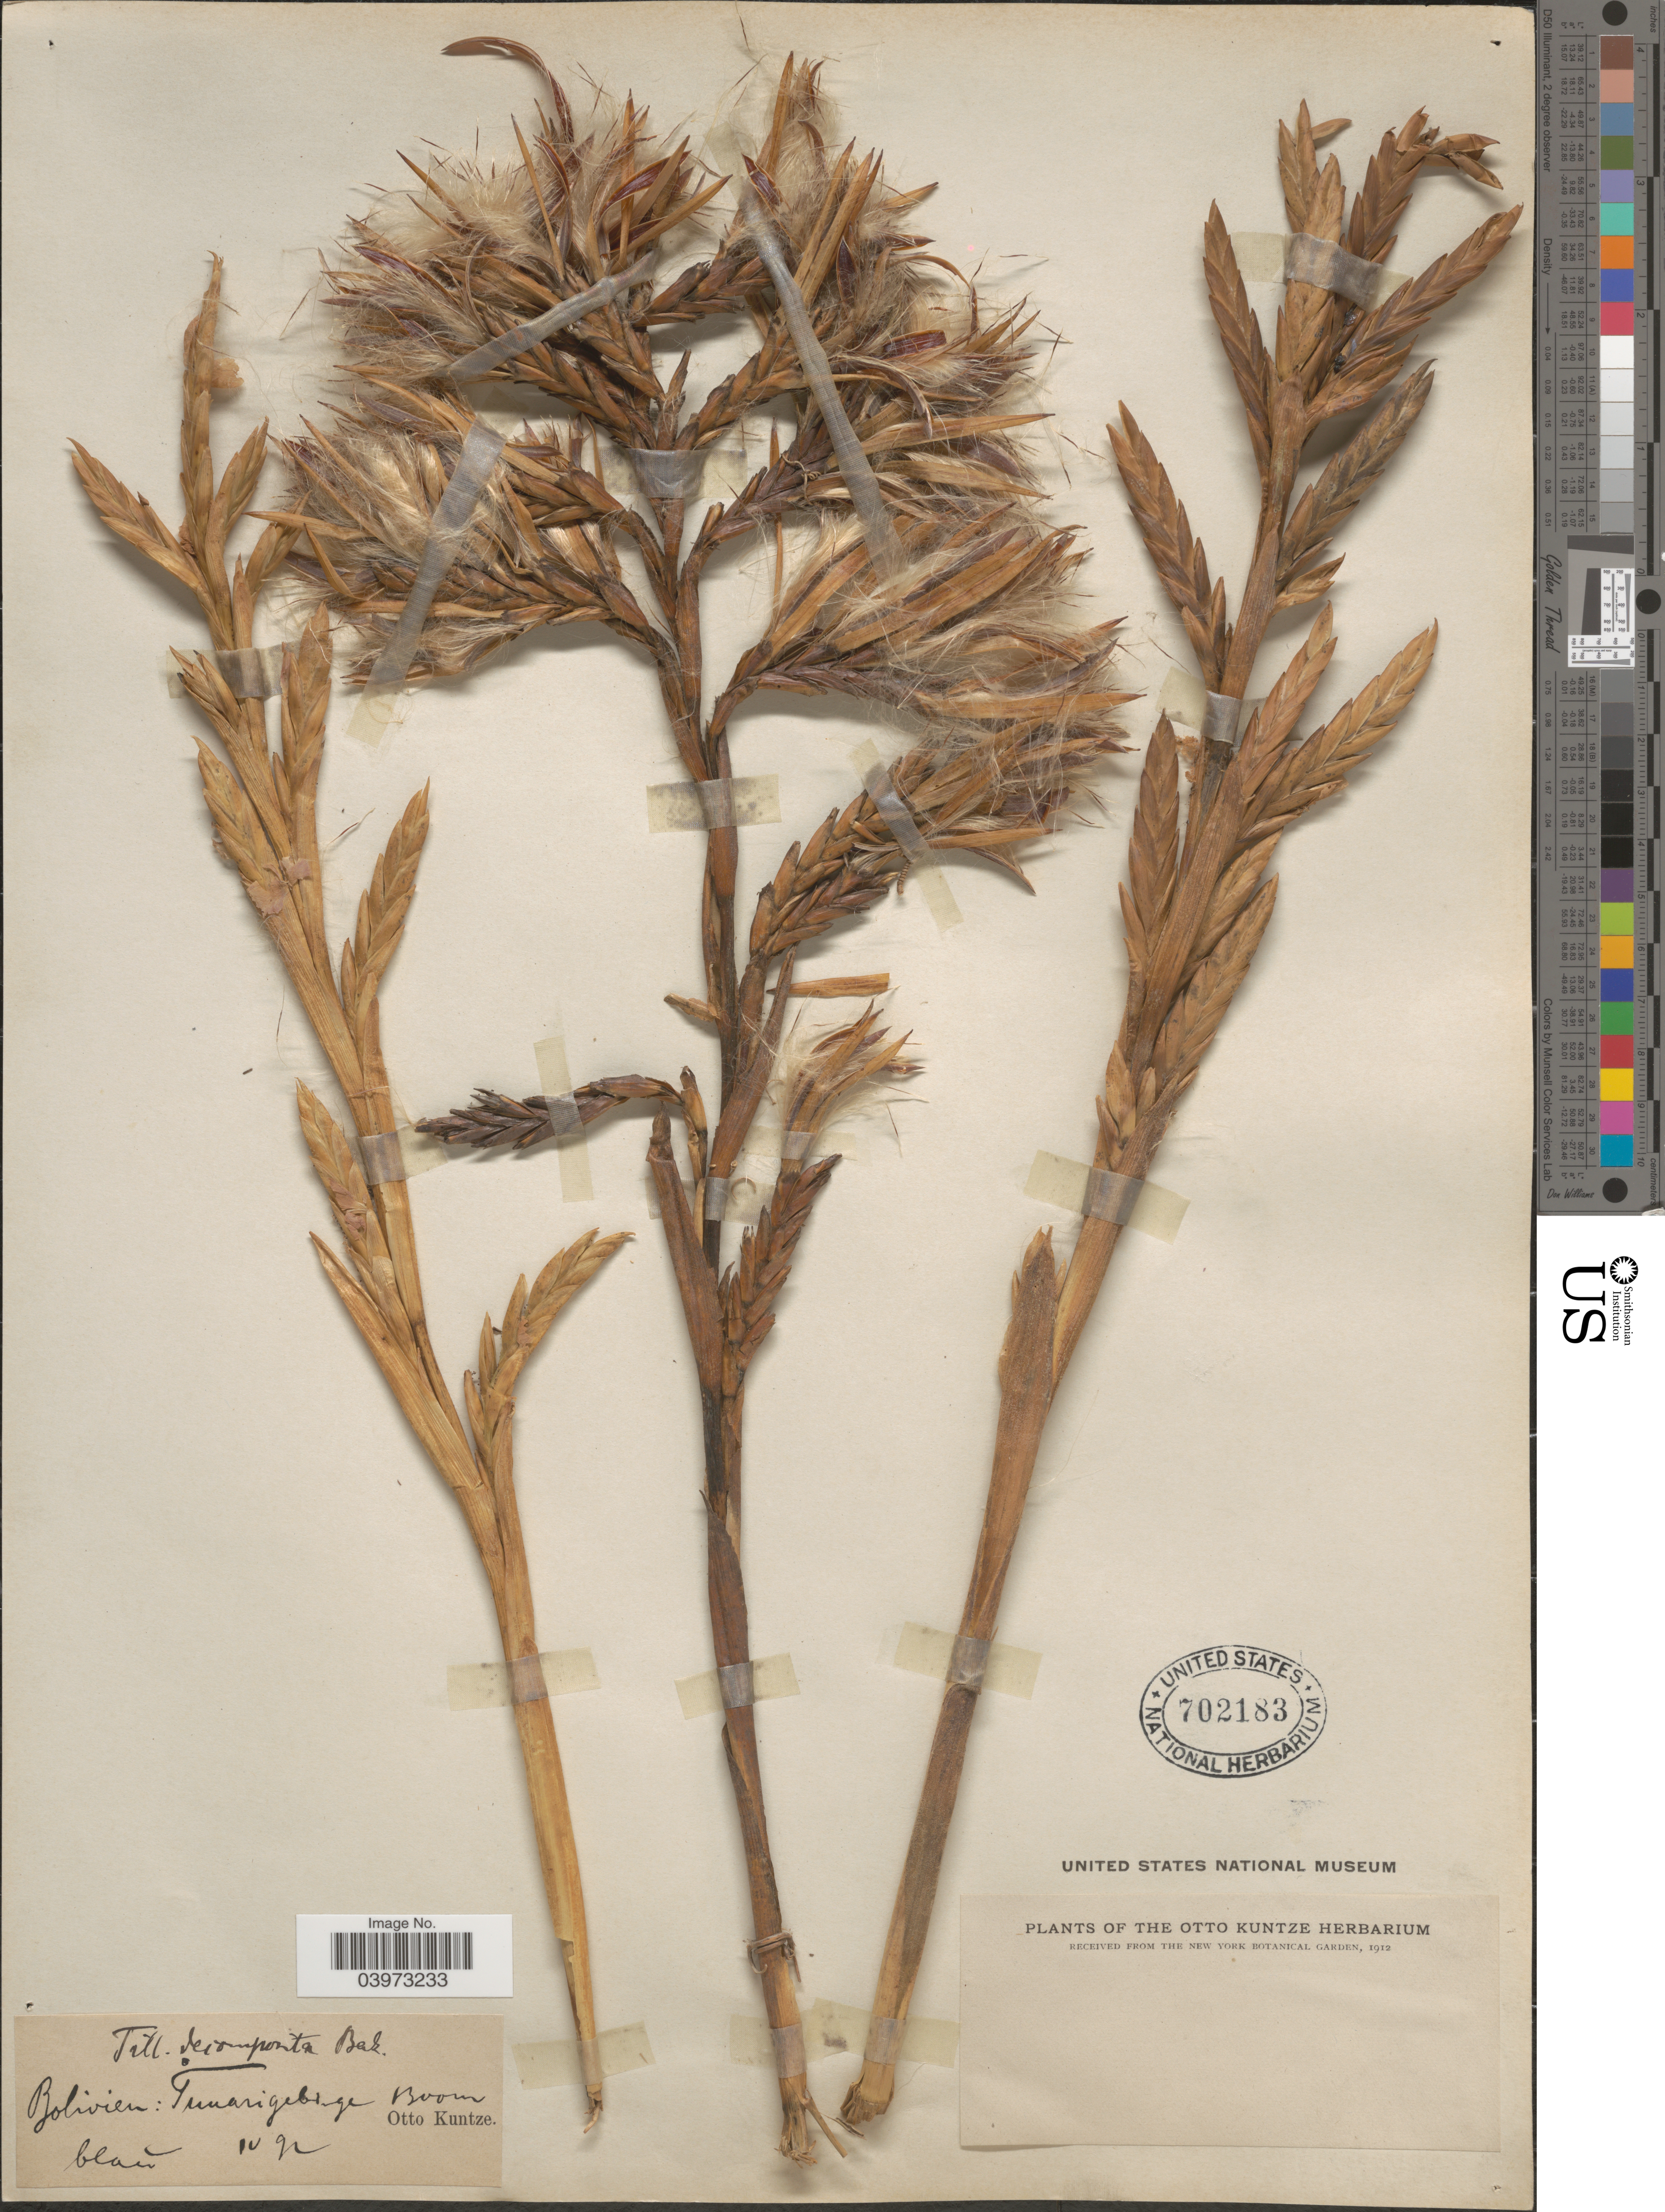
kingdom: Plantae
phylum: Tracheophyta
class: Liliopsida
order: Poales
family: Bromeliaceae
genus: Tillandsia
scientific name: Tillandsia duratii var. saxitilis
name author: (Hassl.) L.B. Sm.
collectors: C.E.O. Kuntze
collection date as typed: Transcribed d/m/y: /4/92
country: Bolivia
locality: Bolivien: Tunari gebirge Boom.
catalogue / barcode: US 702183